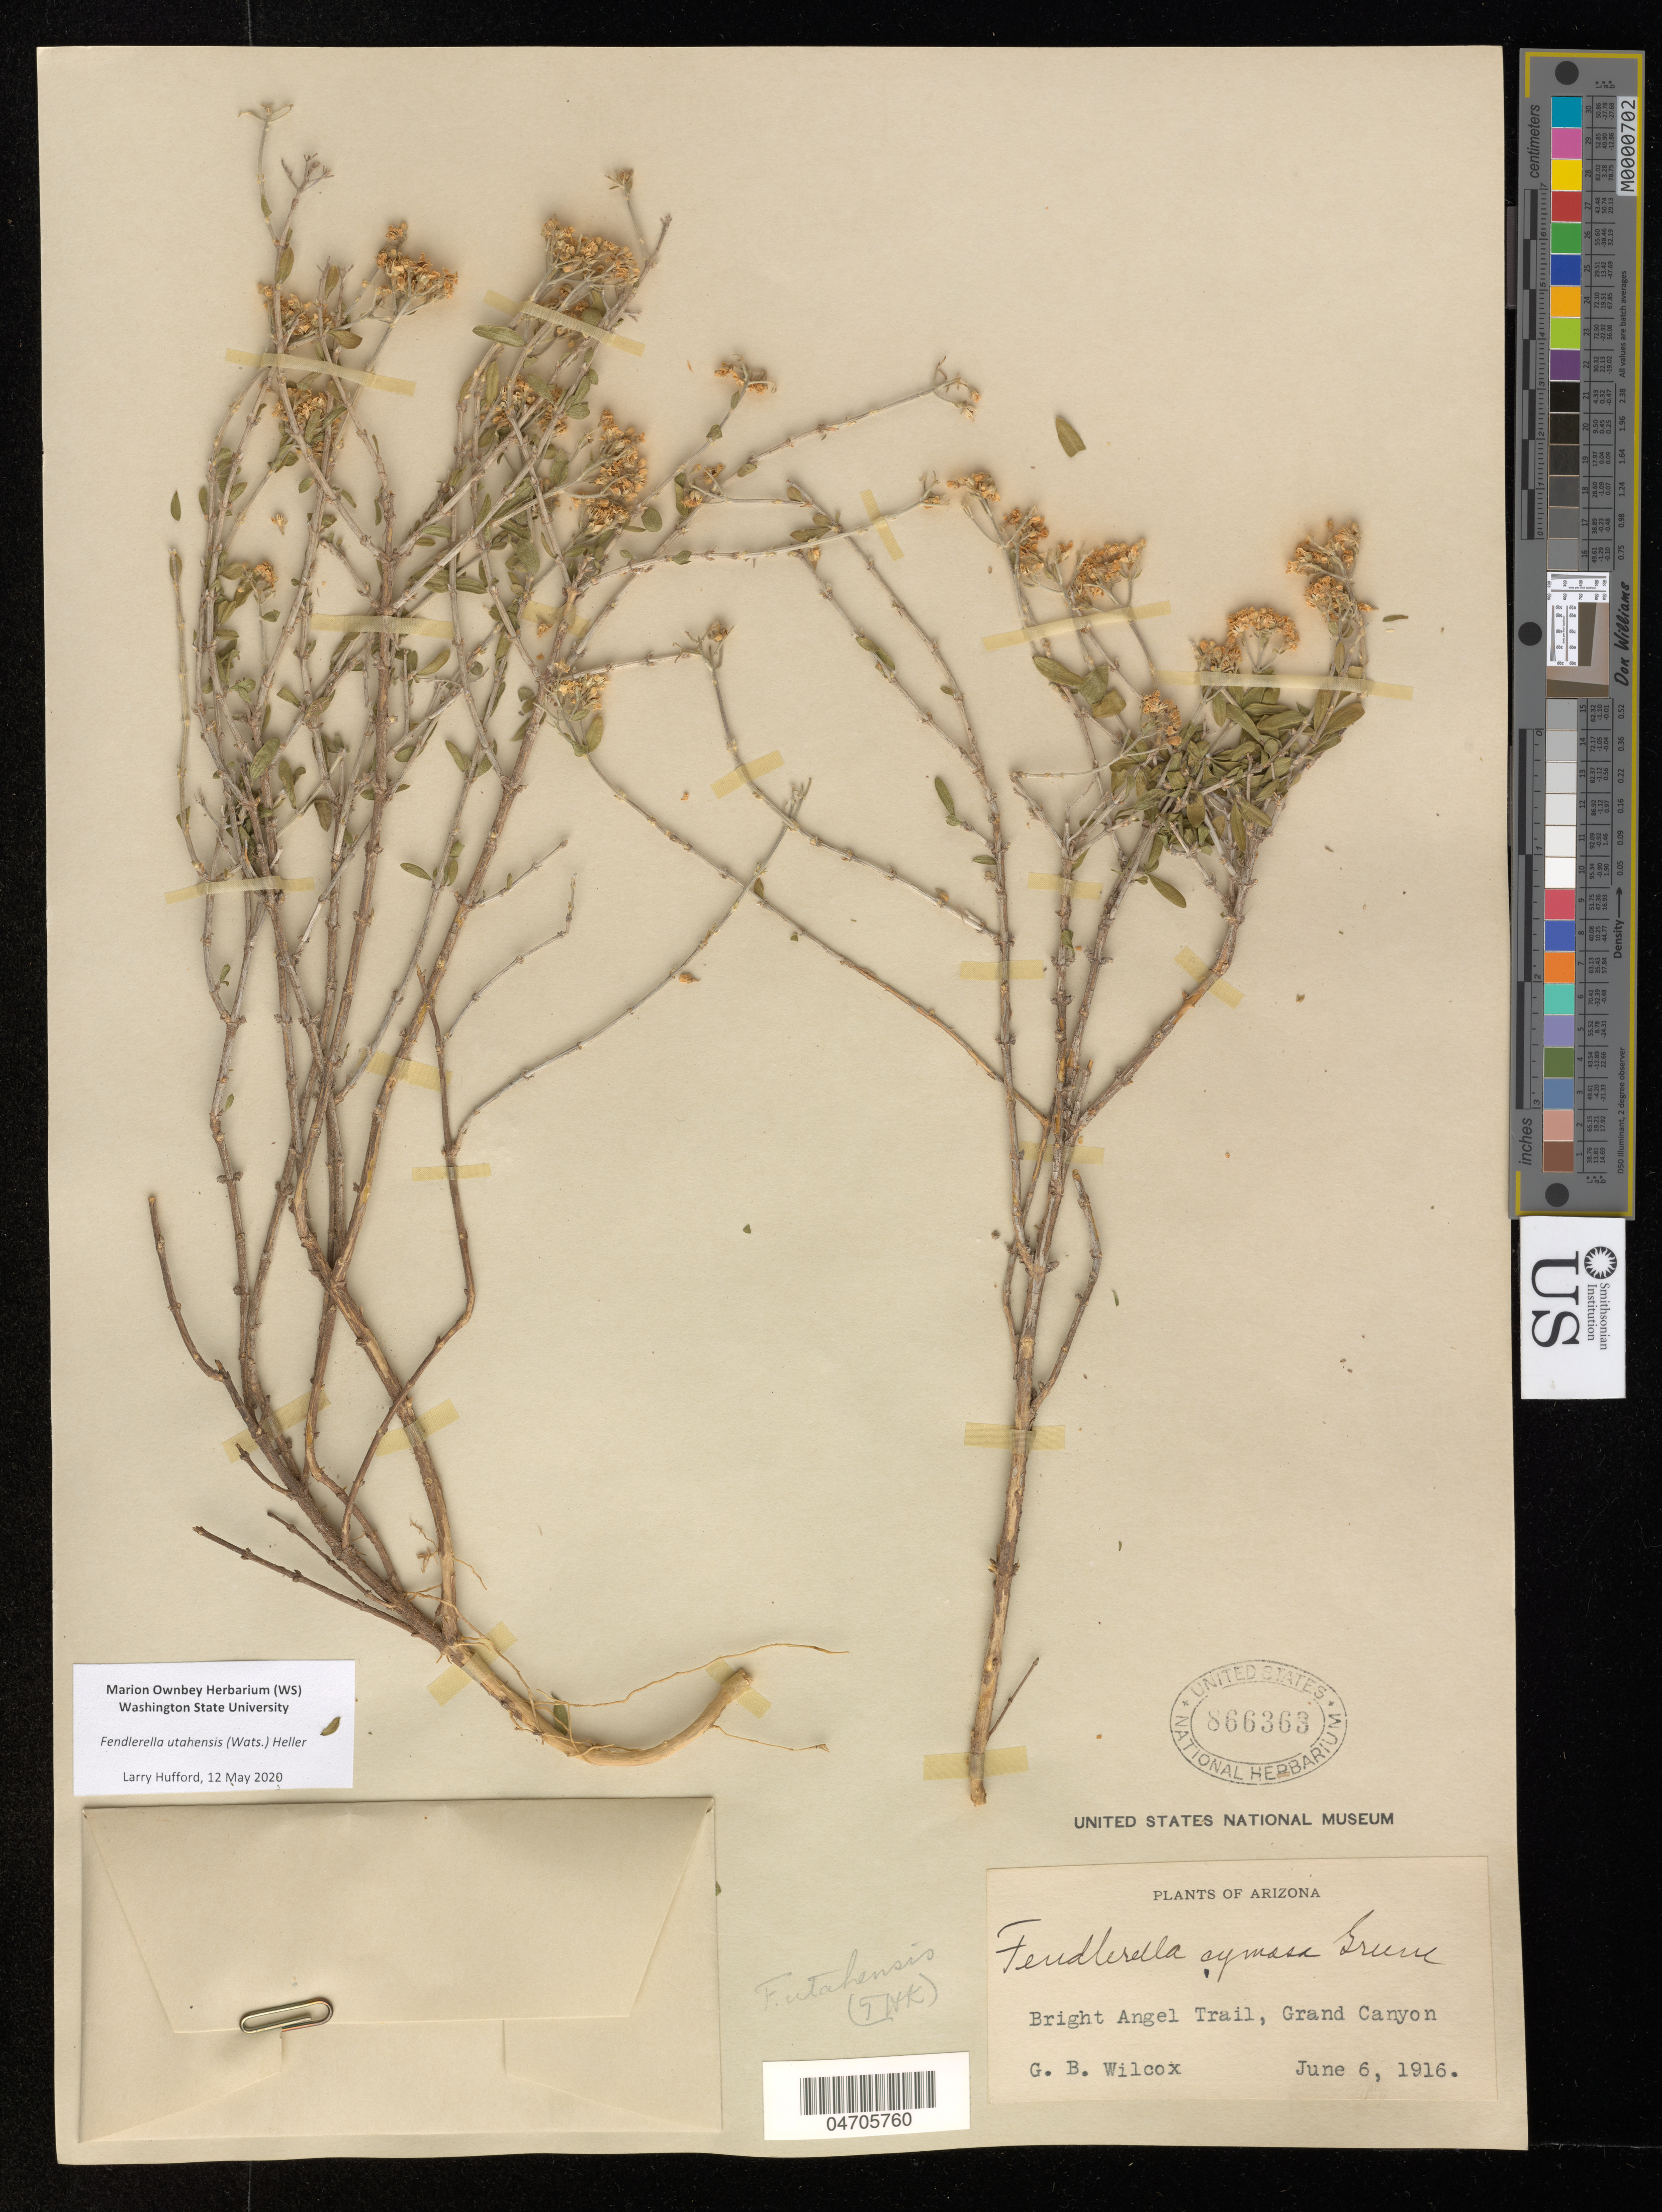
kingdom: Plantae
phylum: Tracheophyta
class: Magnoliopsida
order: Cornales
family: Hydrangeaceae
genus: Fendlerella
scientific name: Fendlerella utahensis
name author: (S. Watson) A. Heller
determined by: Hufford, L.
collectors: G. Wilcox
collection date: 1916-06-06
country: United States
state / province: Arizona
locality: Bright Angel Trail, Grand Canyon.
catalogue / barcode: US 866363